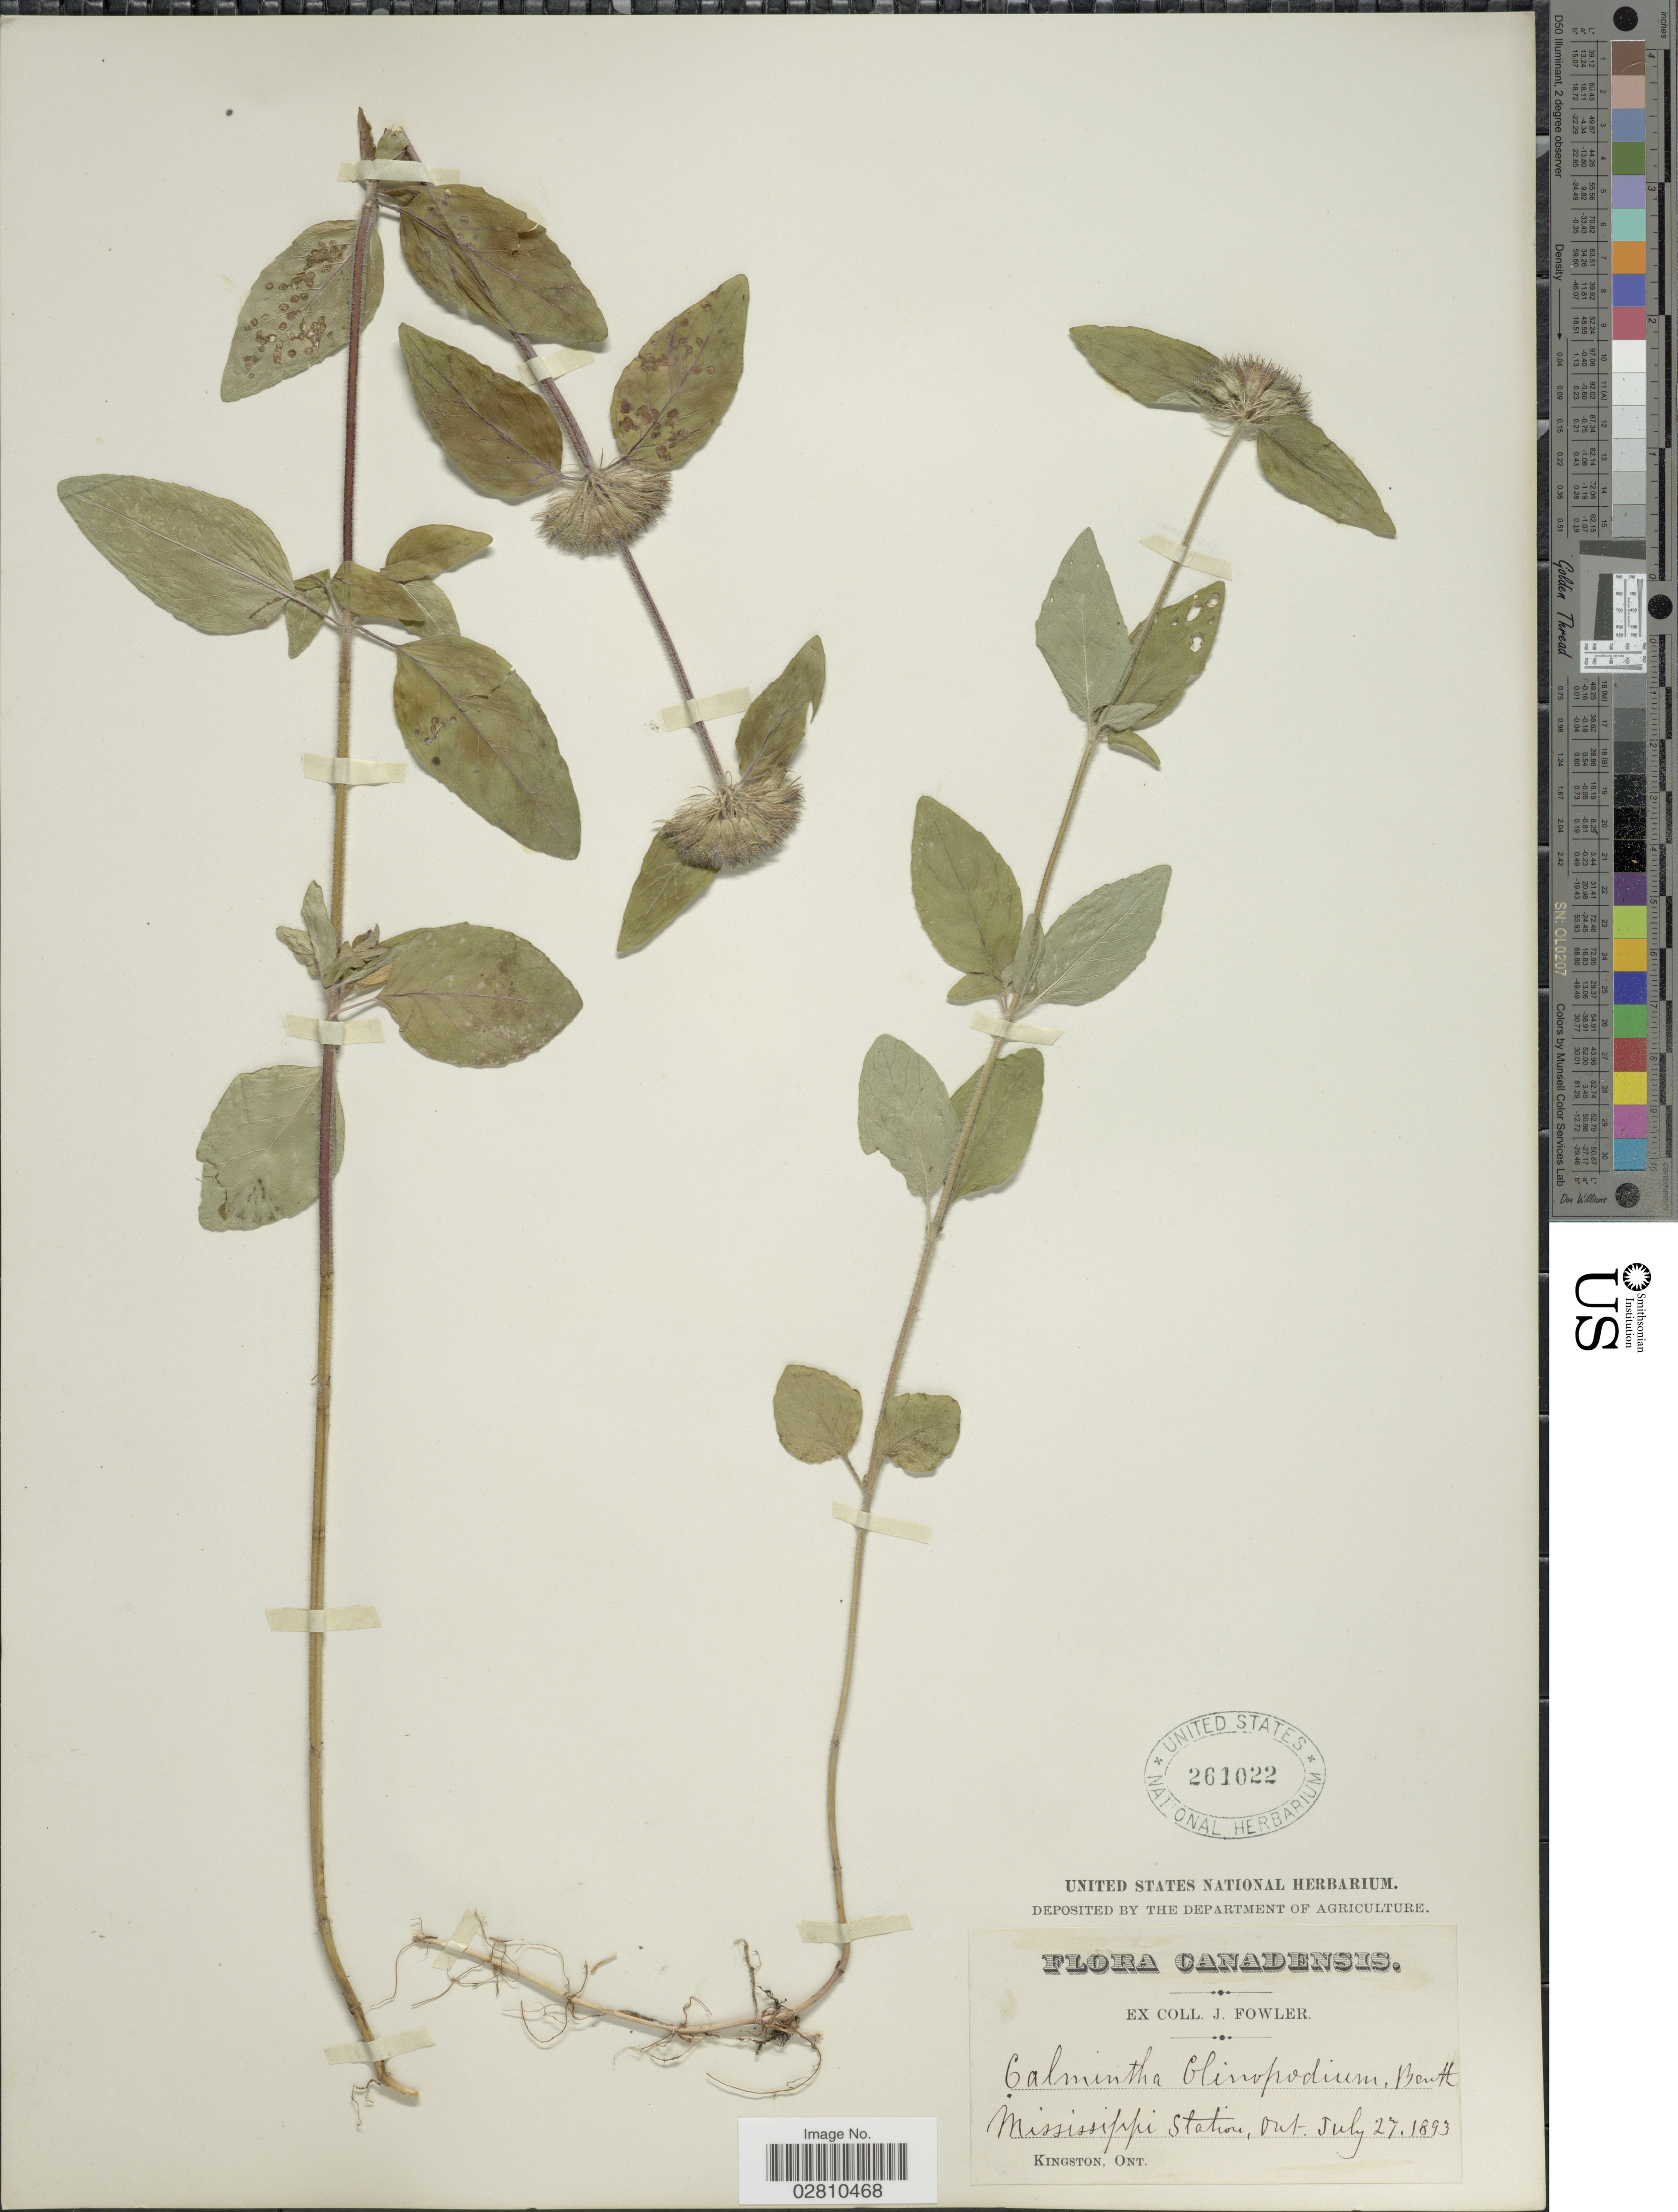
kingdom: Plantae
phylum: Tracheophyta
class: Magnoliopsida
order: Lamiales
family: Lamiaceae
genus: Clinopodium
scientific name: Clinopodium vulgare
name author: L.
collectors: J. P. Fowler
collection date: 1893-07-27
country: Canada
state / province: Ontario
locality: Mississippi Station, Ont.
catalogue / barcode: US 261022